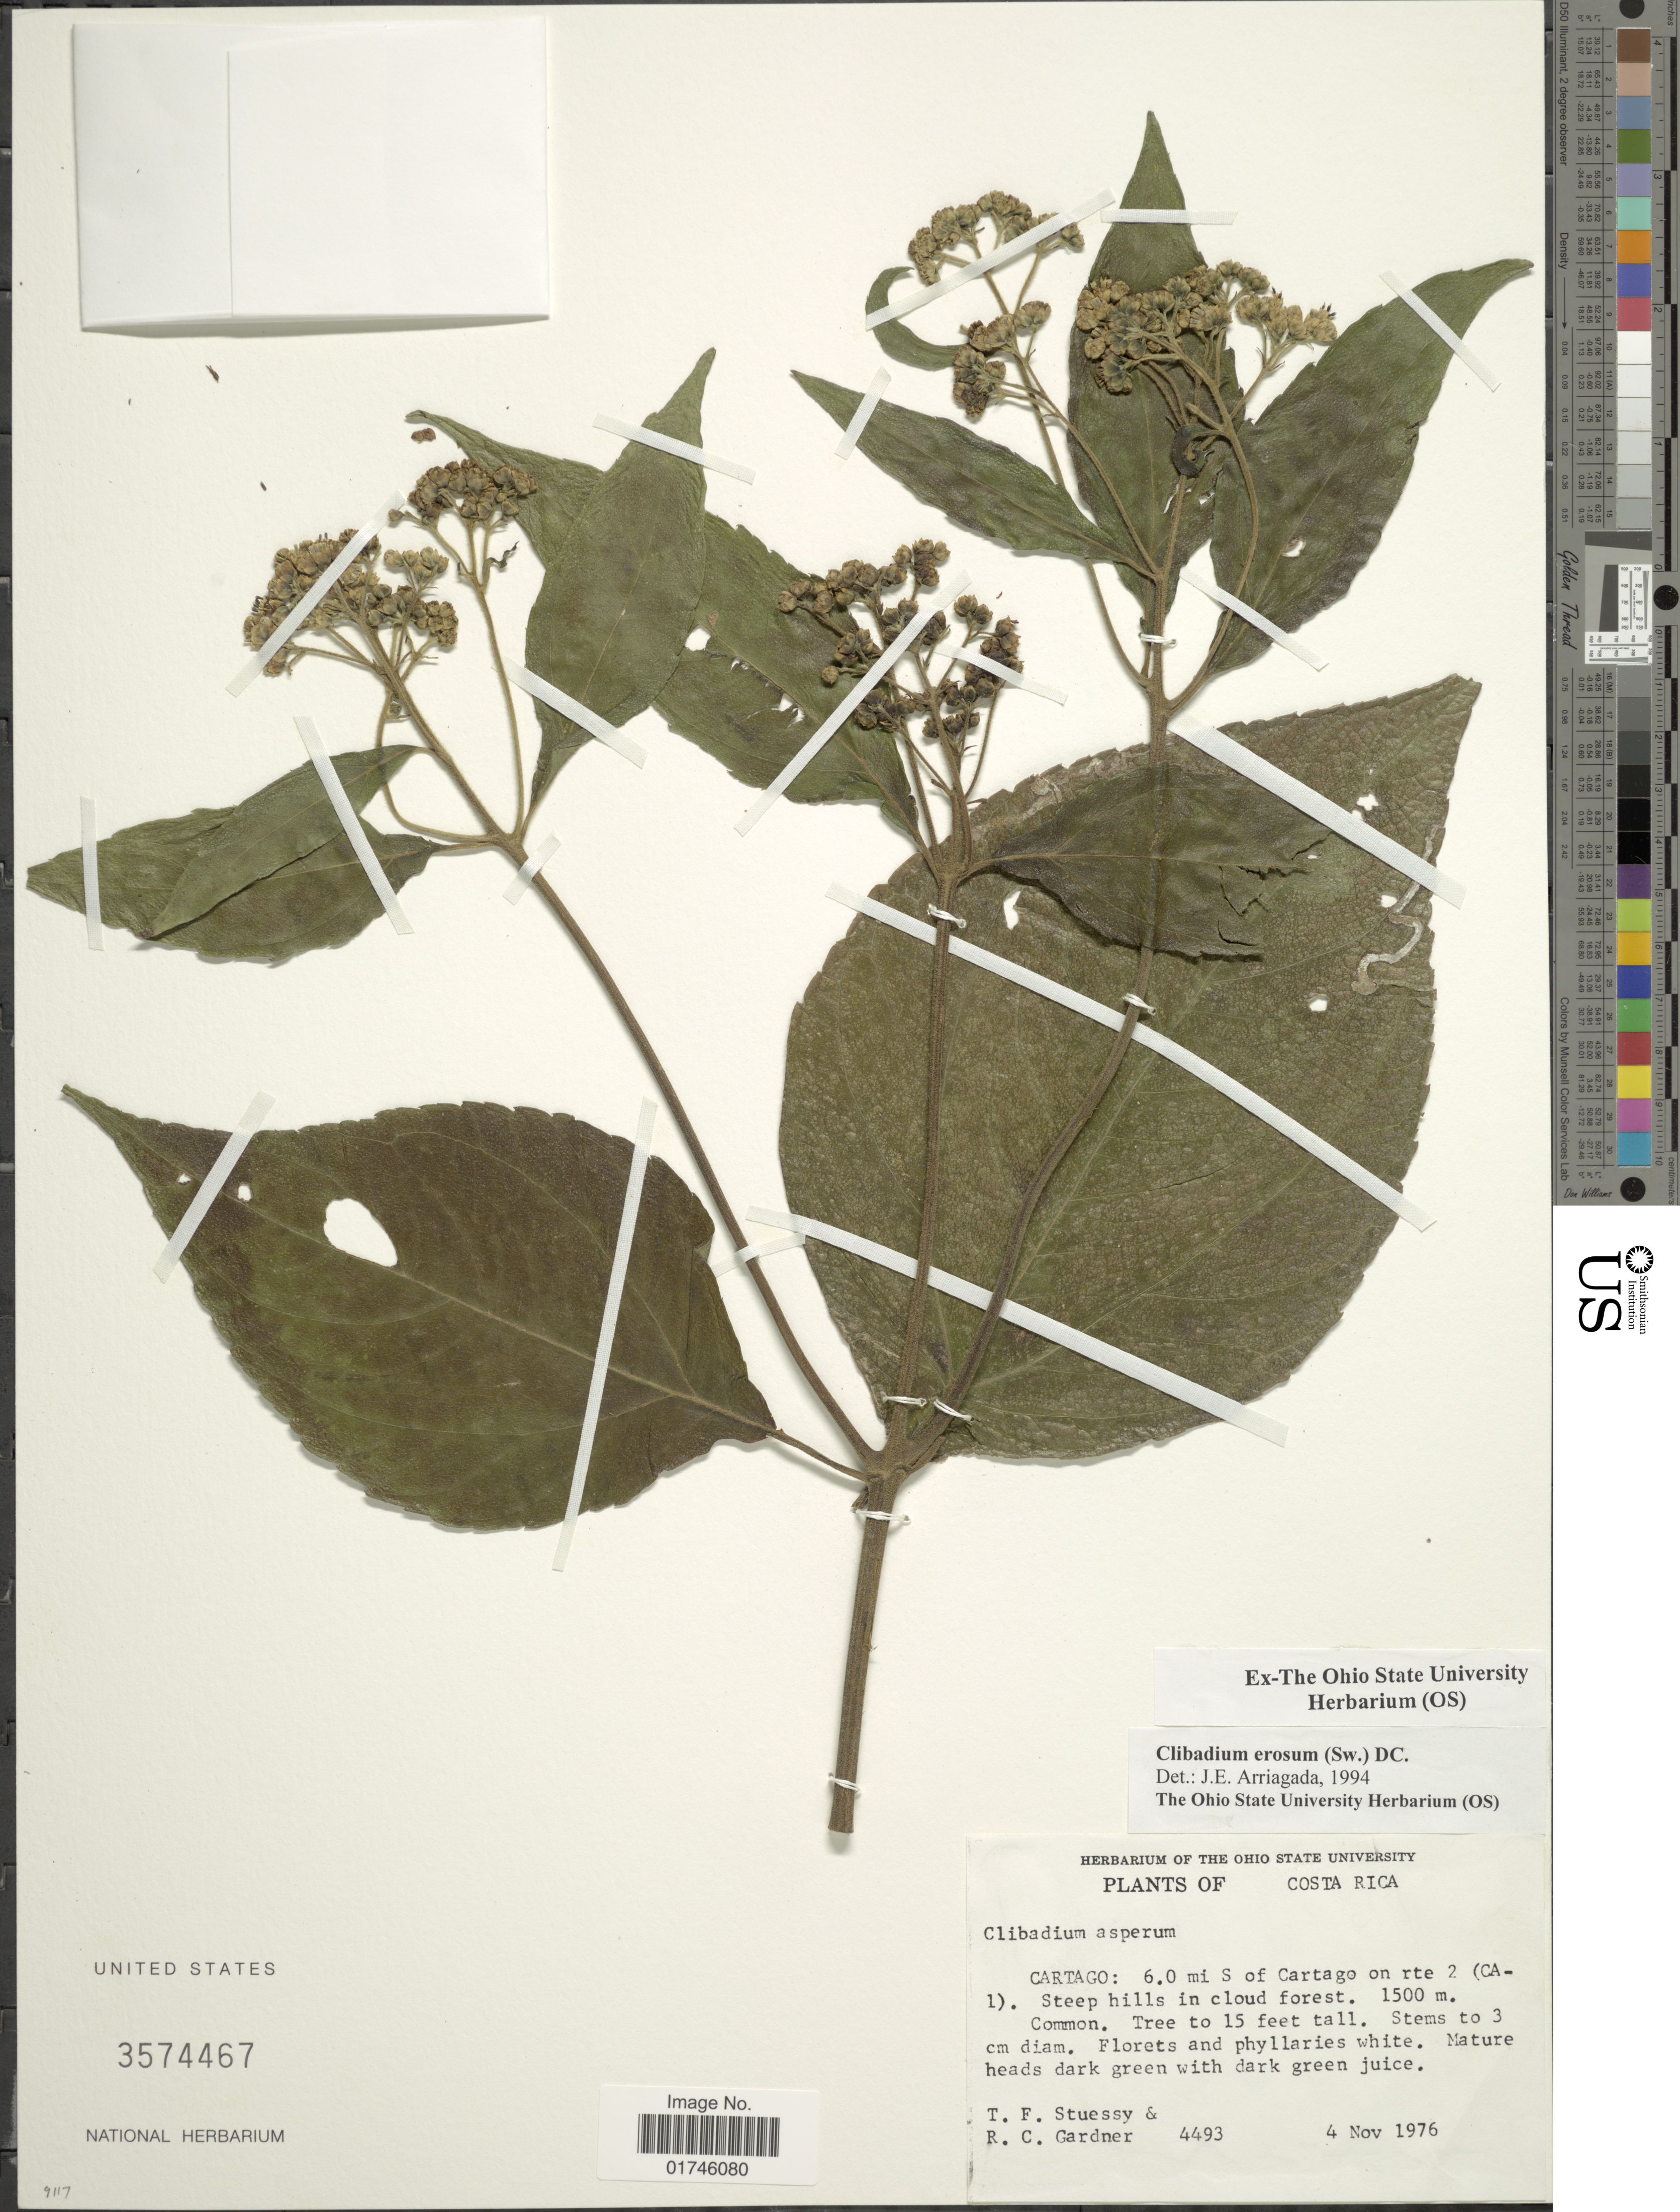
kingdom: Plantae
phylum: Tracheophyta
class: Magnoliopsida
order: Asterales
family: Asteraceae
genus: Clibadium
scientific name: Clibadium erosum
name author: (Sw.) DC.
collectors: T. Stuessy & R. C. Gardner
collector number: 4493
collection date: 1976-11-04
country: Costa Rica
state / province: Cartago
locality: Cartago: 6.0 mi S of Cartago on rte 2 (CAl) Steep hills in cloud forest.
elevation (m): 1500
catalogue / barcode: US 3574467